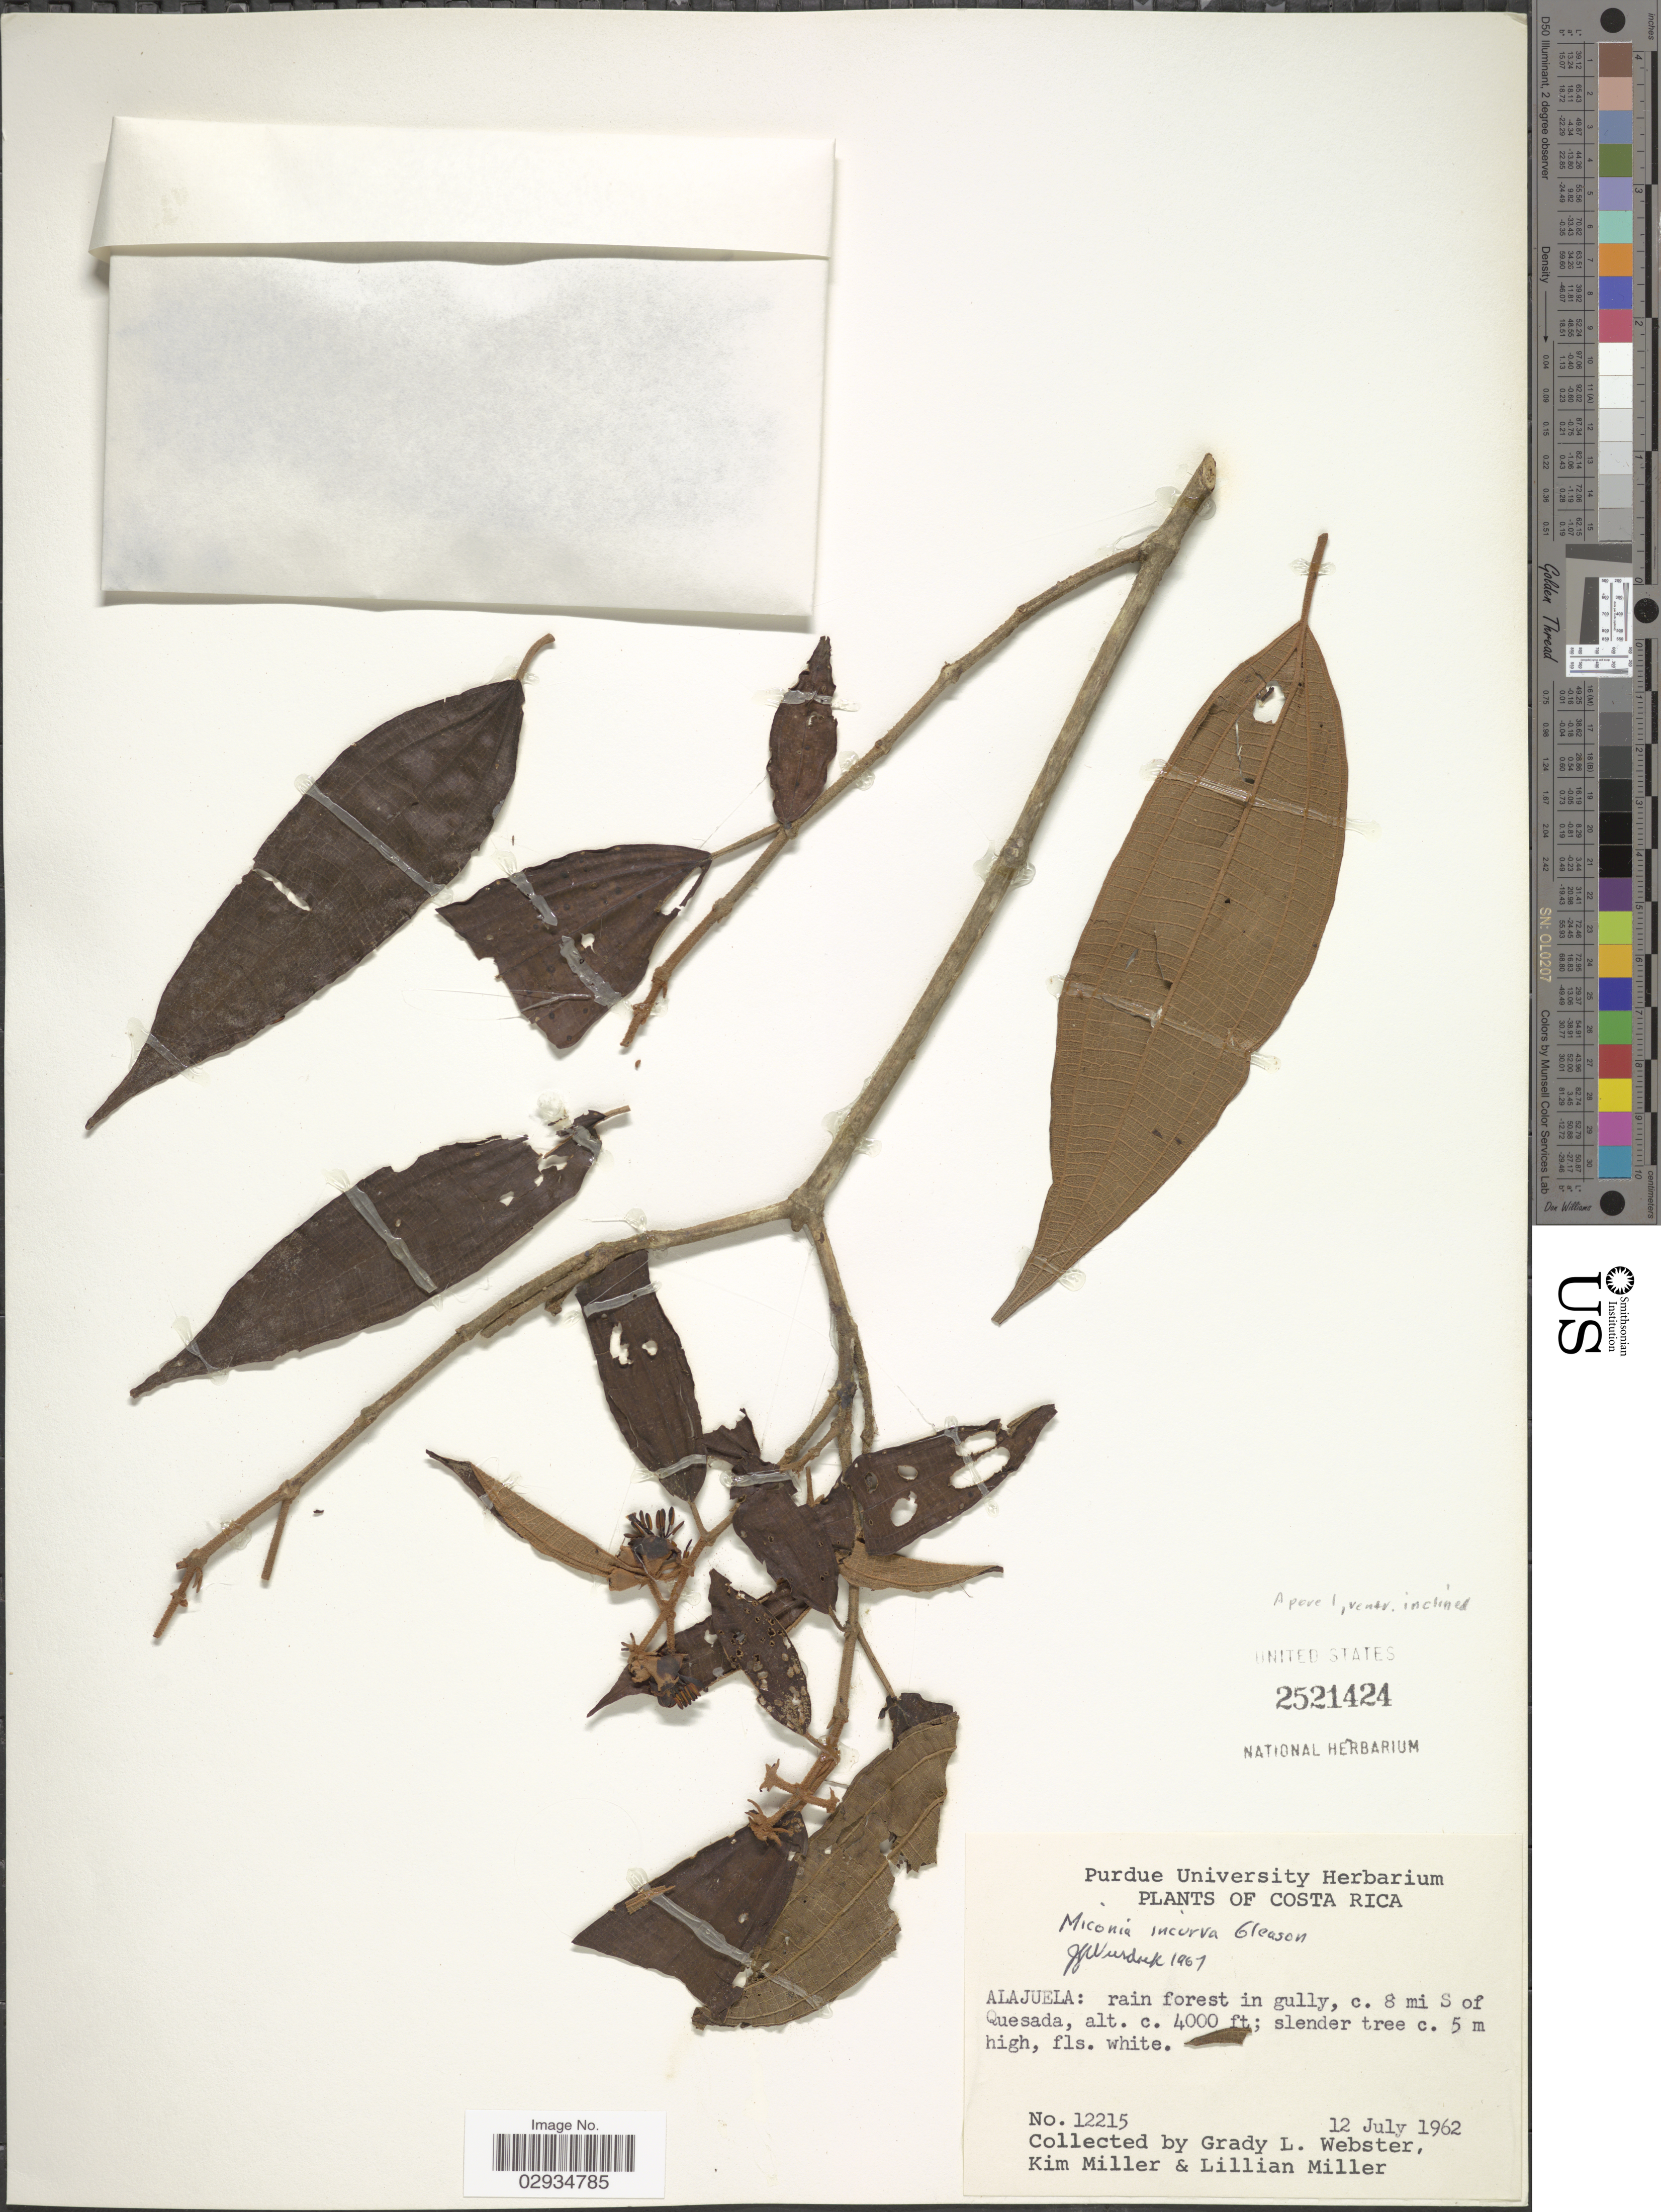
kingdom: Plantae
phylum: Tracheophyta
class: Magnoliopsida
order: Myrtales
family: Melastomataceae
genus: Miconia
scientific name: Miconia incurva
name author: Gleason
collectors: G. L. Webster, K. Miller & L. Miller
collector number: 12215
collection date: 1962-07-12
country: Costa Rica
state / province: Alajuela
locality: C. 8 mi S of Quesada.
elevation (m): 1219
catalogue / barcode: US 2521424